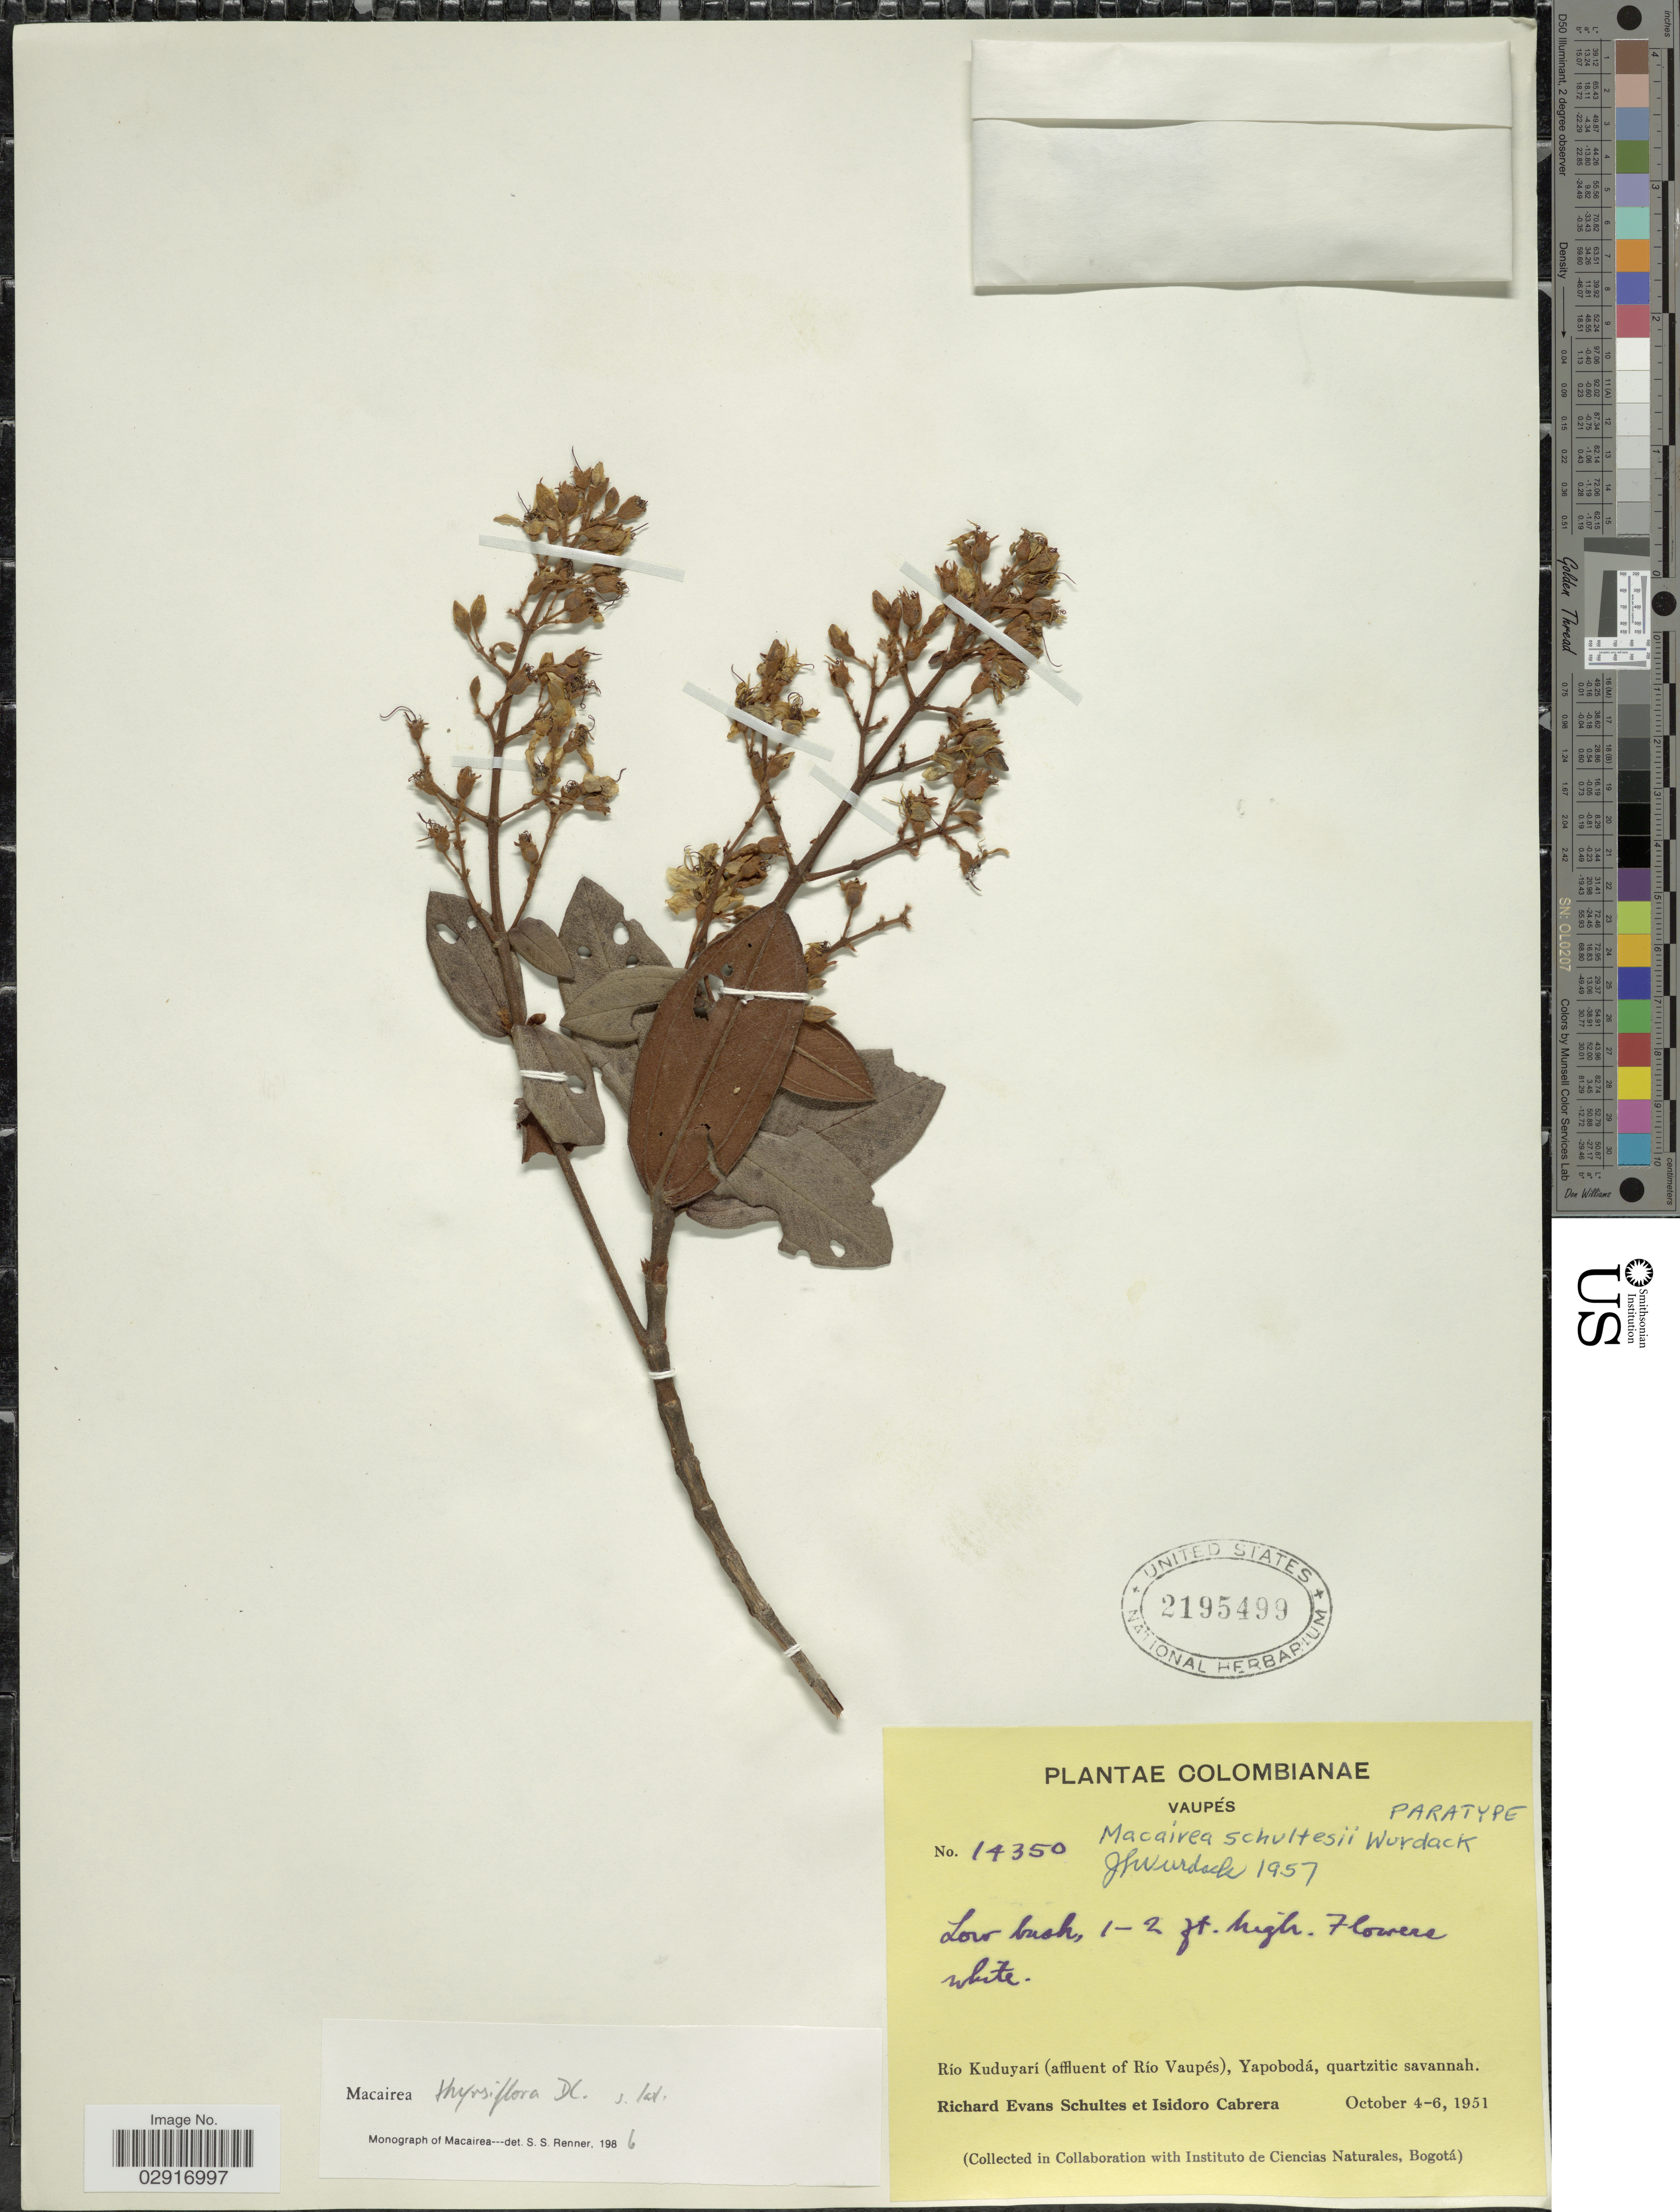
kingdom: Plantae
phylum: Tracheophyta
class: Magnoliopsida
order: Myrtales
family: Melastomataceae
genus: Macairea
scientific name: Macairea schultesii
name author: Wurdack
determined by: Nunes da Silva, Diego, (RB), Jardim Botanico do Rio de Janeiro - Herbario (BRAZIL)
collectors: R. E. Schultes & I. Cabrera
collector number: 14350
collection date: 1951-10-04/1951-10-06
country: Colombia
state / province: Vaupés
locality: Río Kuduyarí (affluent of Río Vaupés), Yapobodá.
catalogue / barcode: US 2195499